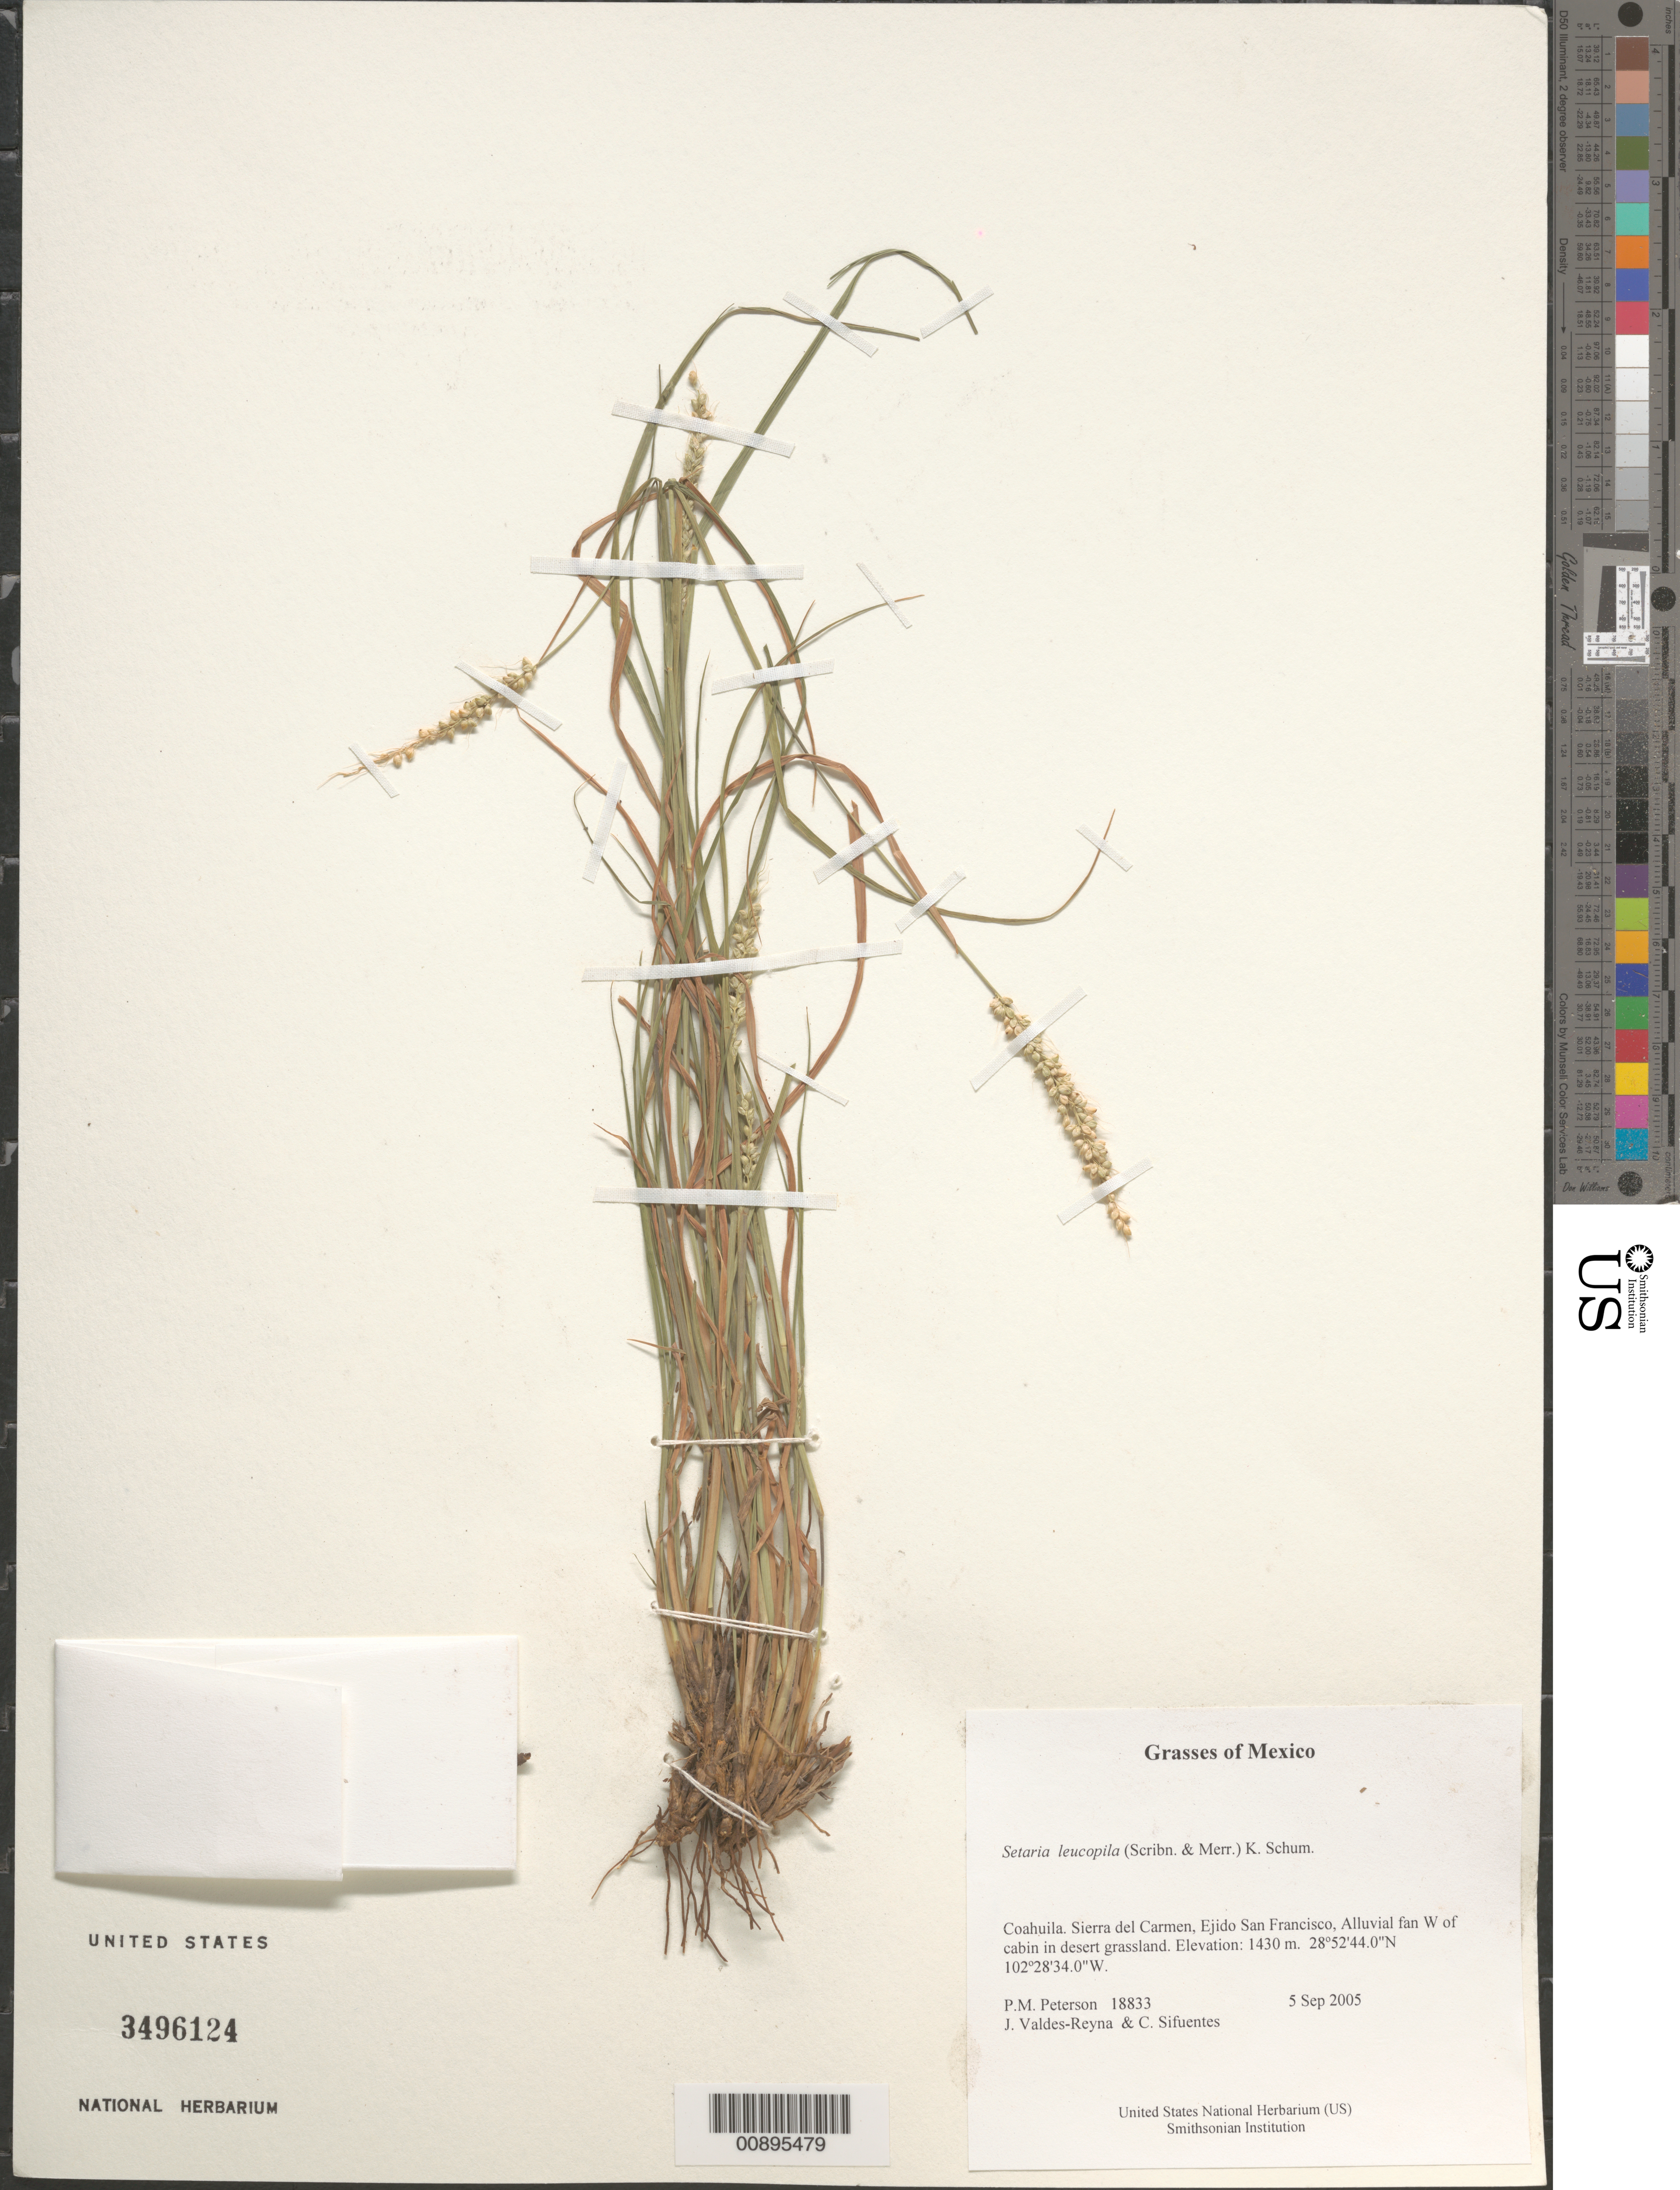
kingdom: Plantae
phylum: Tracheophyta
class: Liliopsida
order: Poales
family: Poaceae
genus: Setaria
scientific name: Setaria leucopila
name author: (Scribn. & Merr.) K. Schum.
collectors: P. M. Peterson, J. Valdés-Reyna & C. Sifuentes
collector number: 18833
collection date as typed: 05 Sep 2005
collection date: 2005-09-05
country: Mexico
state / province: Coahuila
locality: Sierra del Carmen, Ejido San Francisco, Alluvial fan W of cabin in desert grassland.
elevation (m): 1430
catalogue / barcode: US 3496124